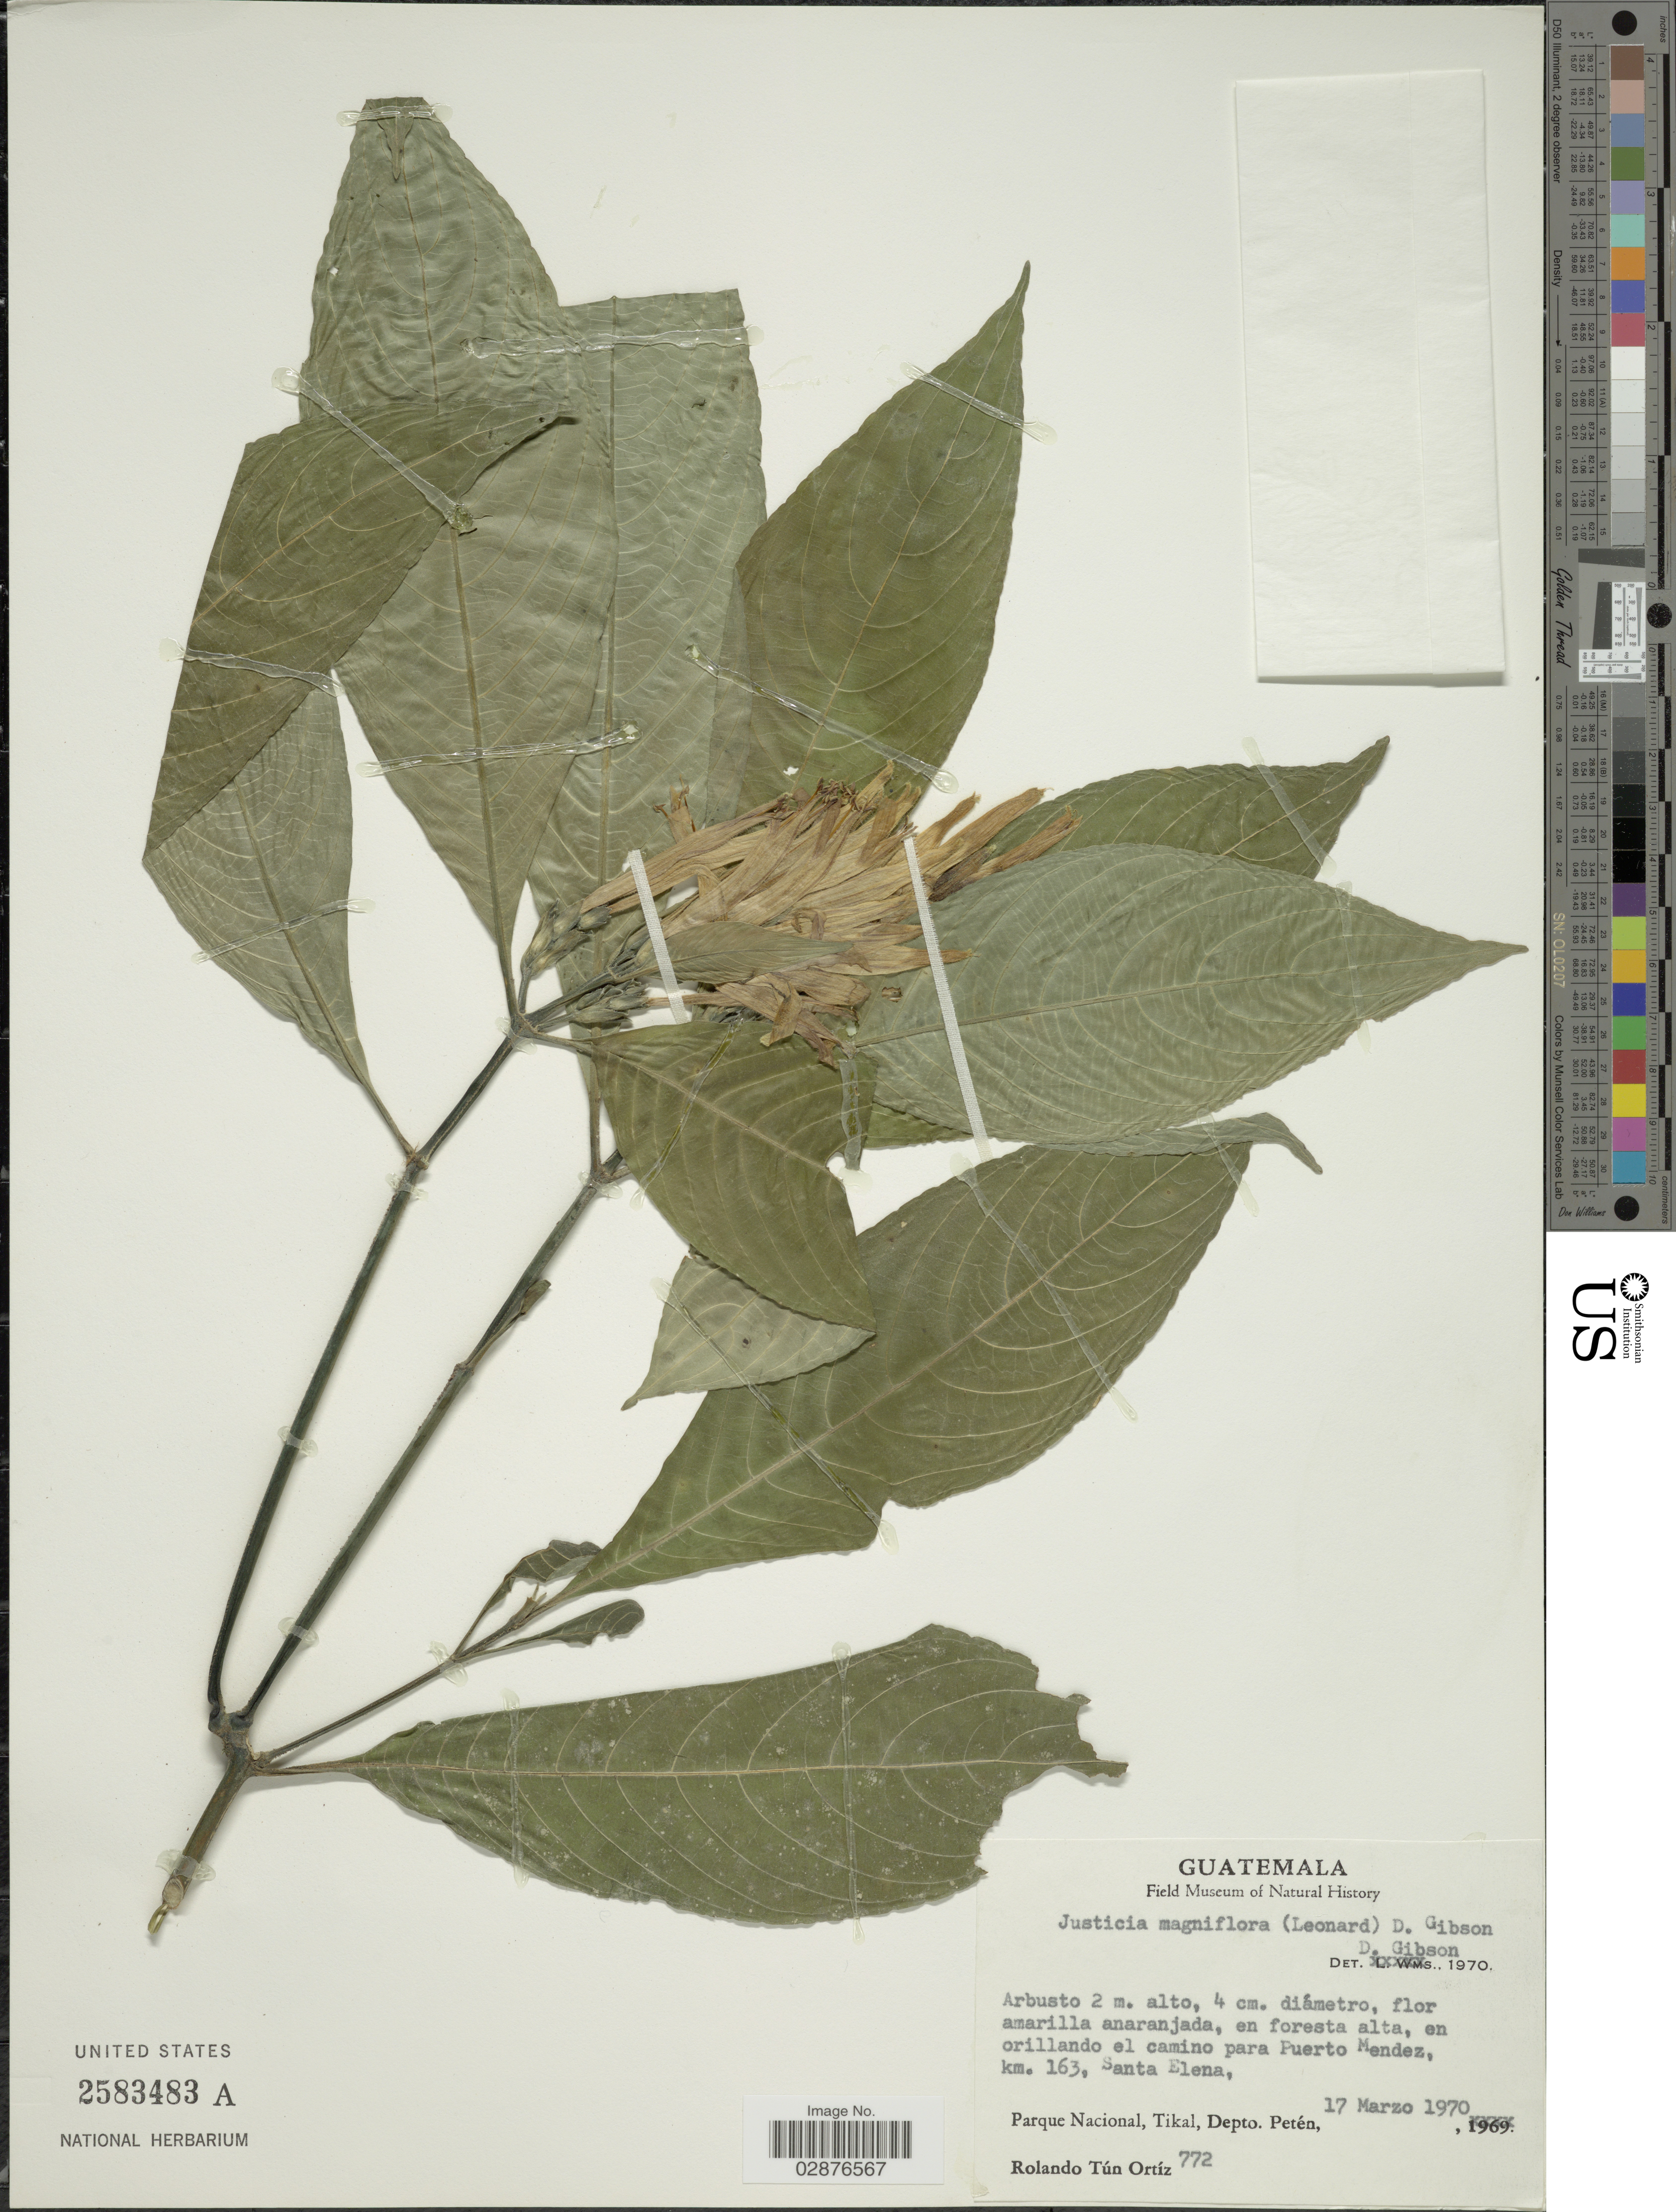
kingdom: Plantae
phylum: Tracheophyta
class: Magnoliopsida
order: Lamiales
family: Acanthaceae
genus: Justicia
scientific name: Justicia magniflora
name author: (S.F. Blake) D.N. Gibson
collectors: R. T. Ortíz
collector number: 772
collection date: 1970-03-17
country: Guatemala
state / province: El Petén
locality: En orillando el camino para Puerto Mendez, km. 163, Santa Elena, Parque Nacional, Tikal, Depto. Petén.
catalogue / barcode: US 2583483A